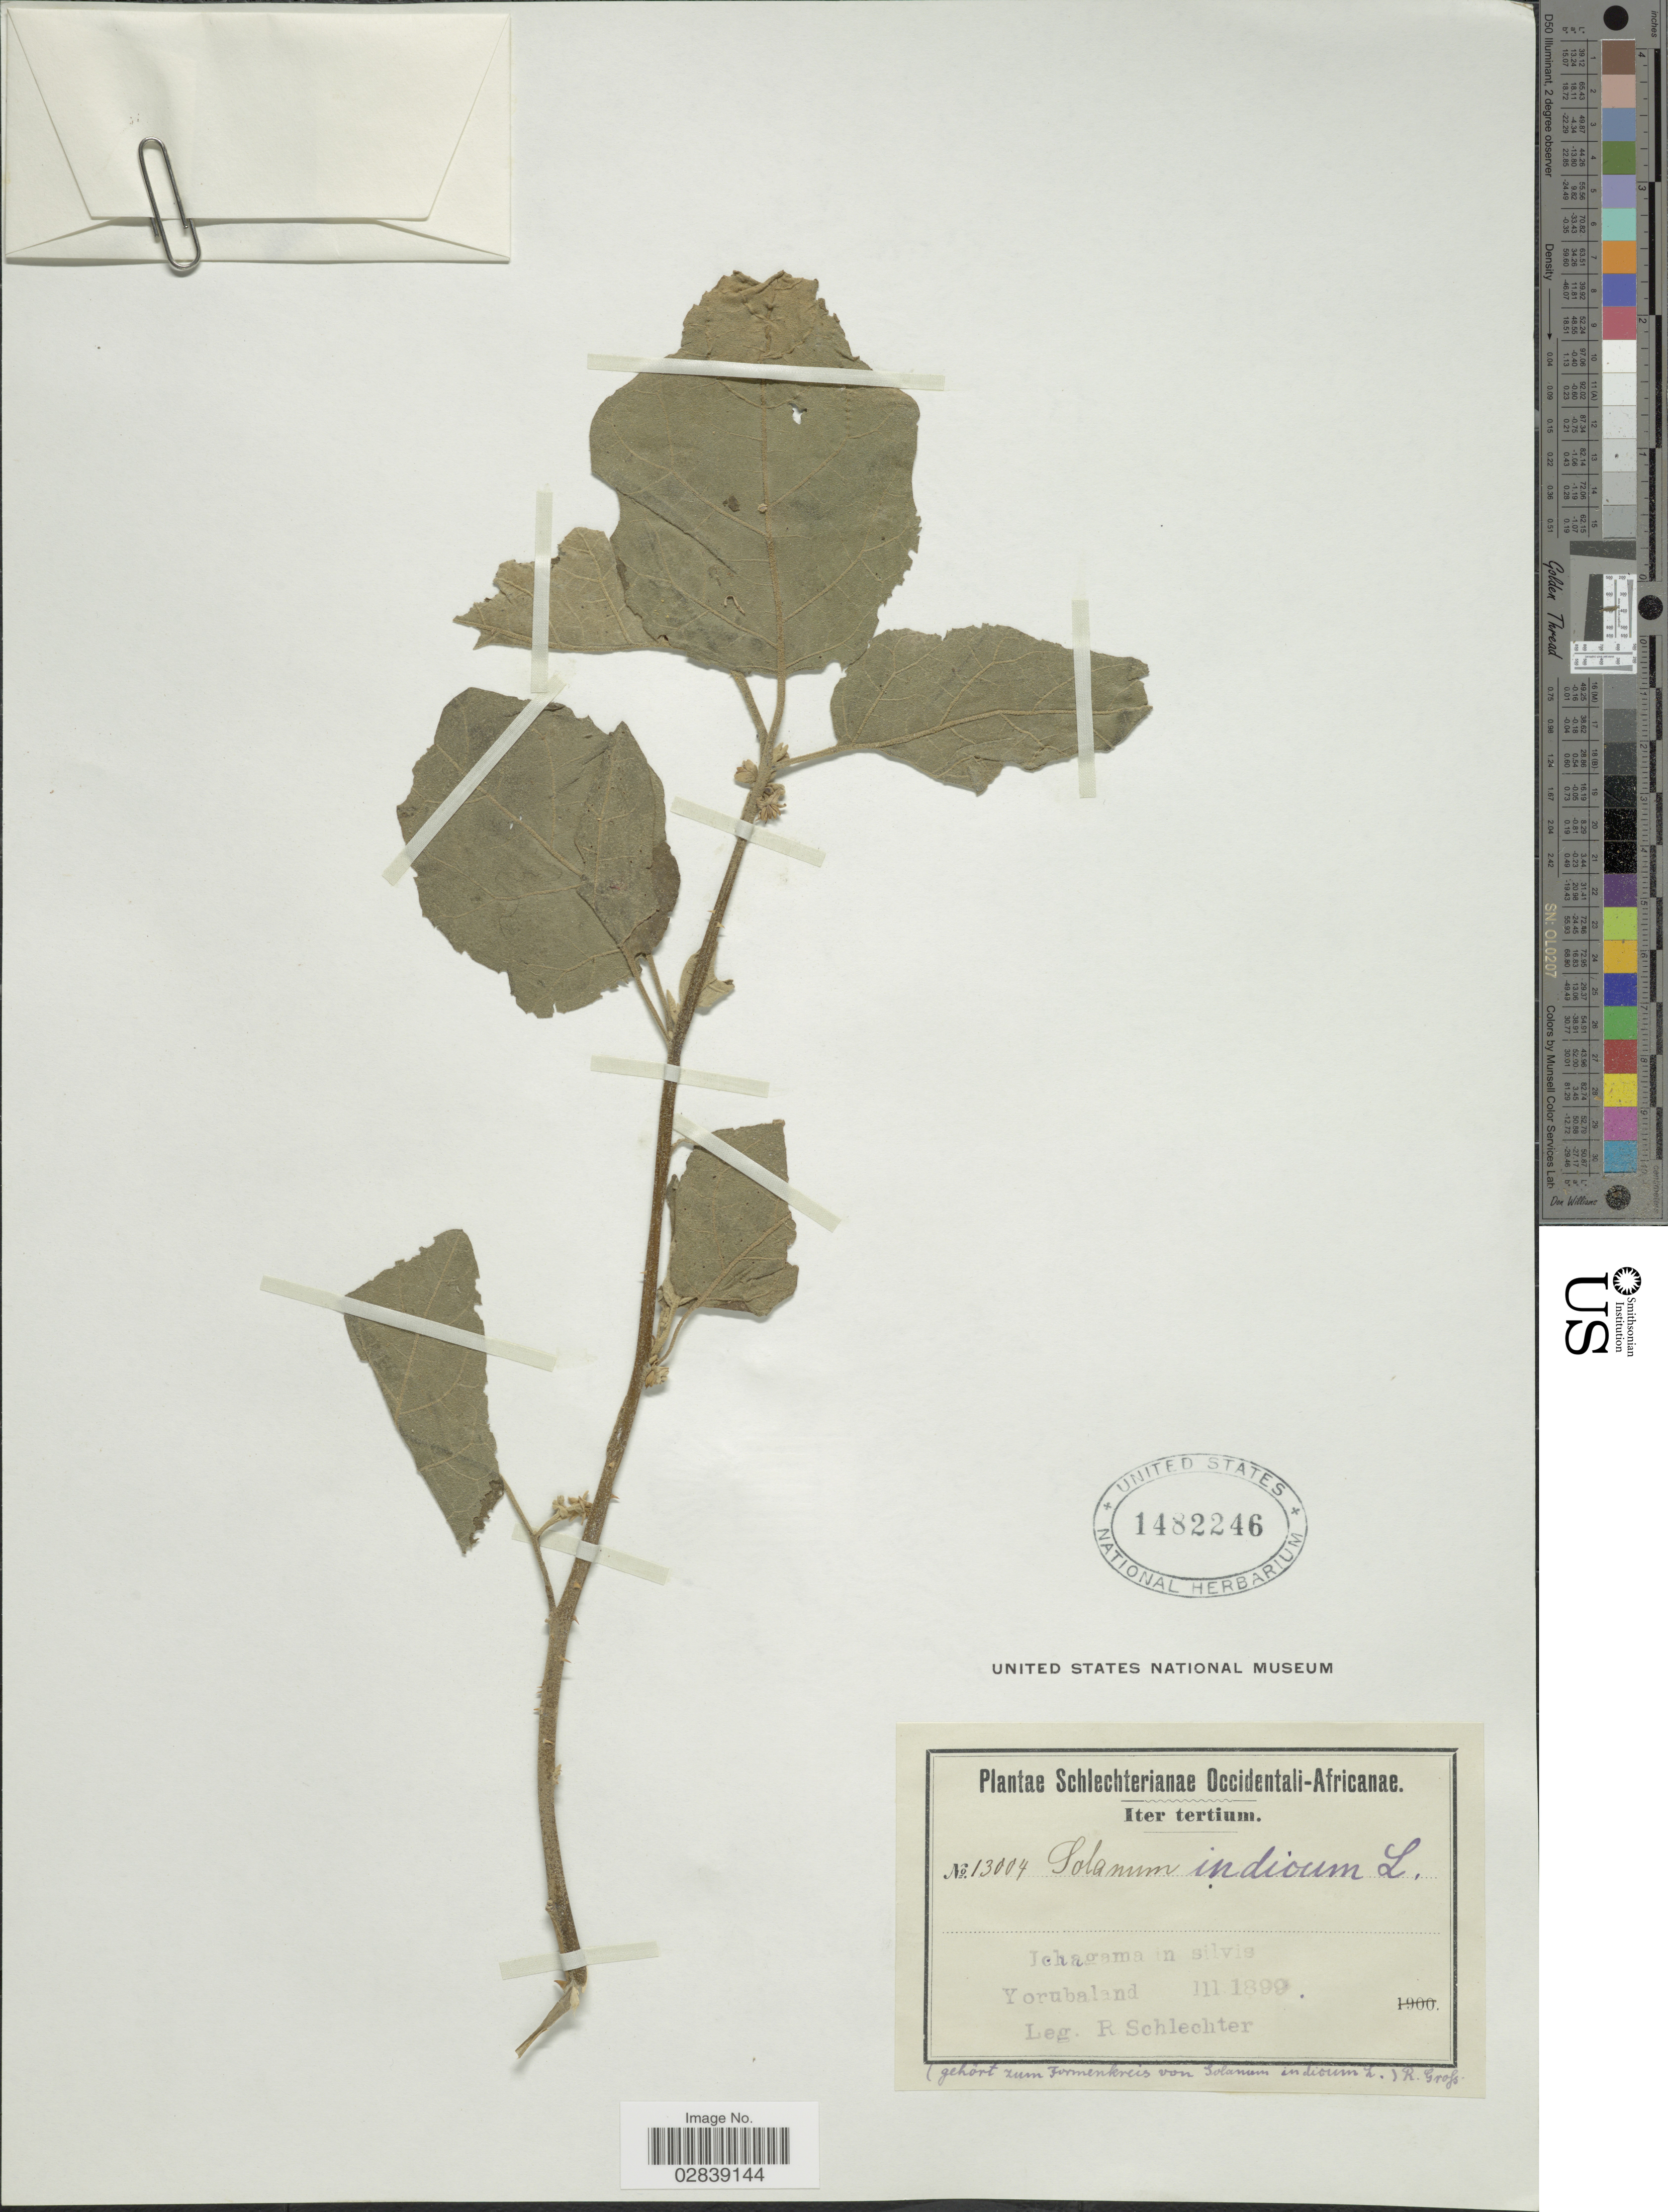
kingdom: Plantae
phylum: Tracheophyta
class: Magnoliopsida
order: Solanales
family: Solanaceae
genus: Solanum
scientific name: Solanum indicum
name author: L.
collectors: F. R. R. Schlechter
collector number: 13004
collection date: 1899-03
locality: Occidentali-Africanae. Ichagama in silvis, Yorubaland.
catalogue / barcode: US 1482246